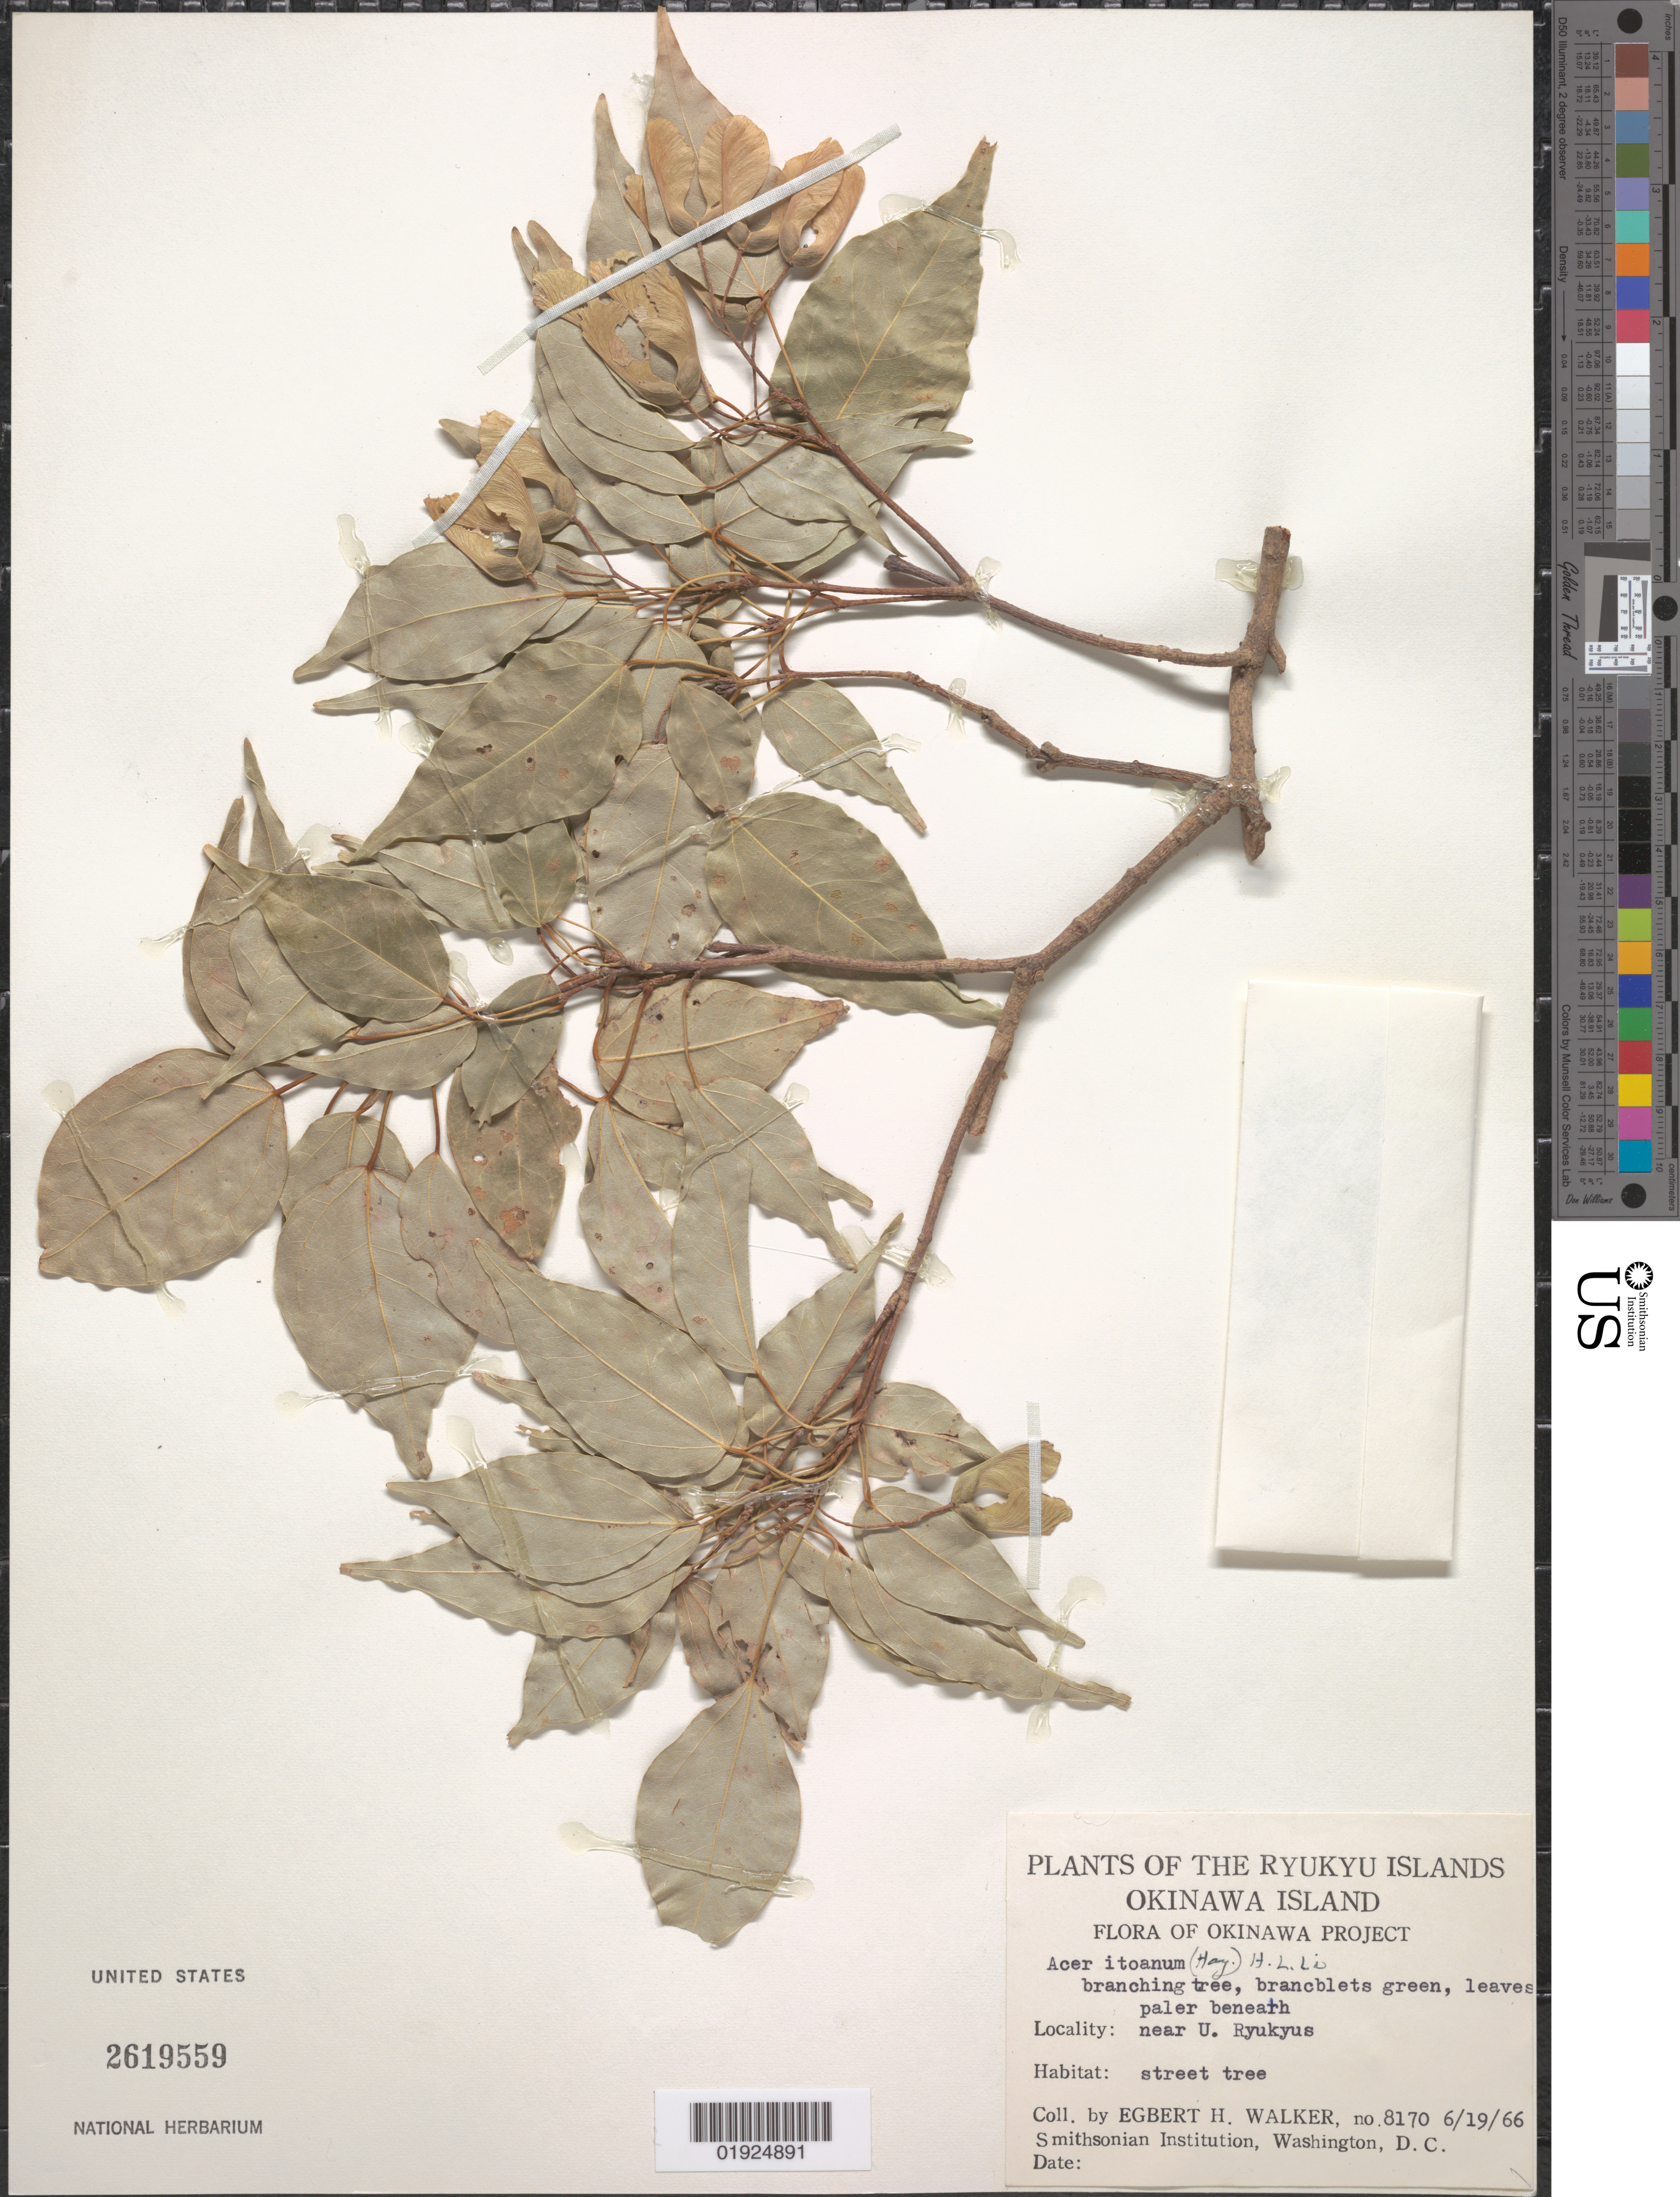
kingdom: Plantae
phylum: Tracheophyta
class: Magnoliopsida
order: Sapindales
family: Sapindaceae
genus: Acer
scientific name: Acer oblongum var. itoanum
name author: Hayata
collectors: E. H. Walker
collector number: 8170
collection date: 1966-06-19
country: Japan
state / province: Okinawa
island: Okinawa I.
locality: Near U. Ryukyus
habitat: Street tree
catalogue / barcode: US 2619559